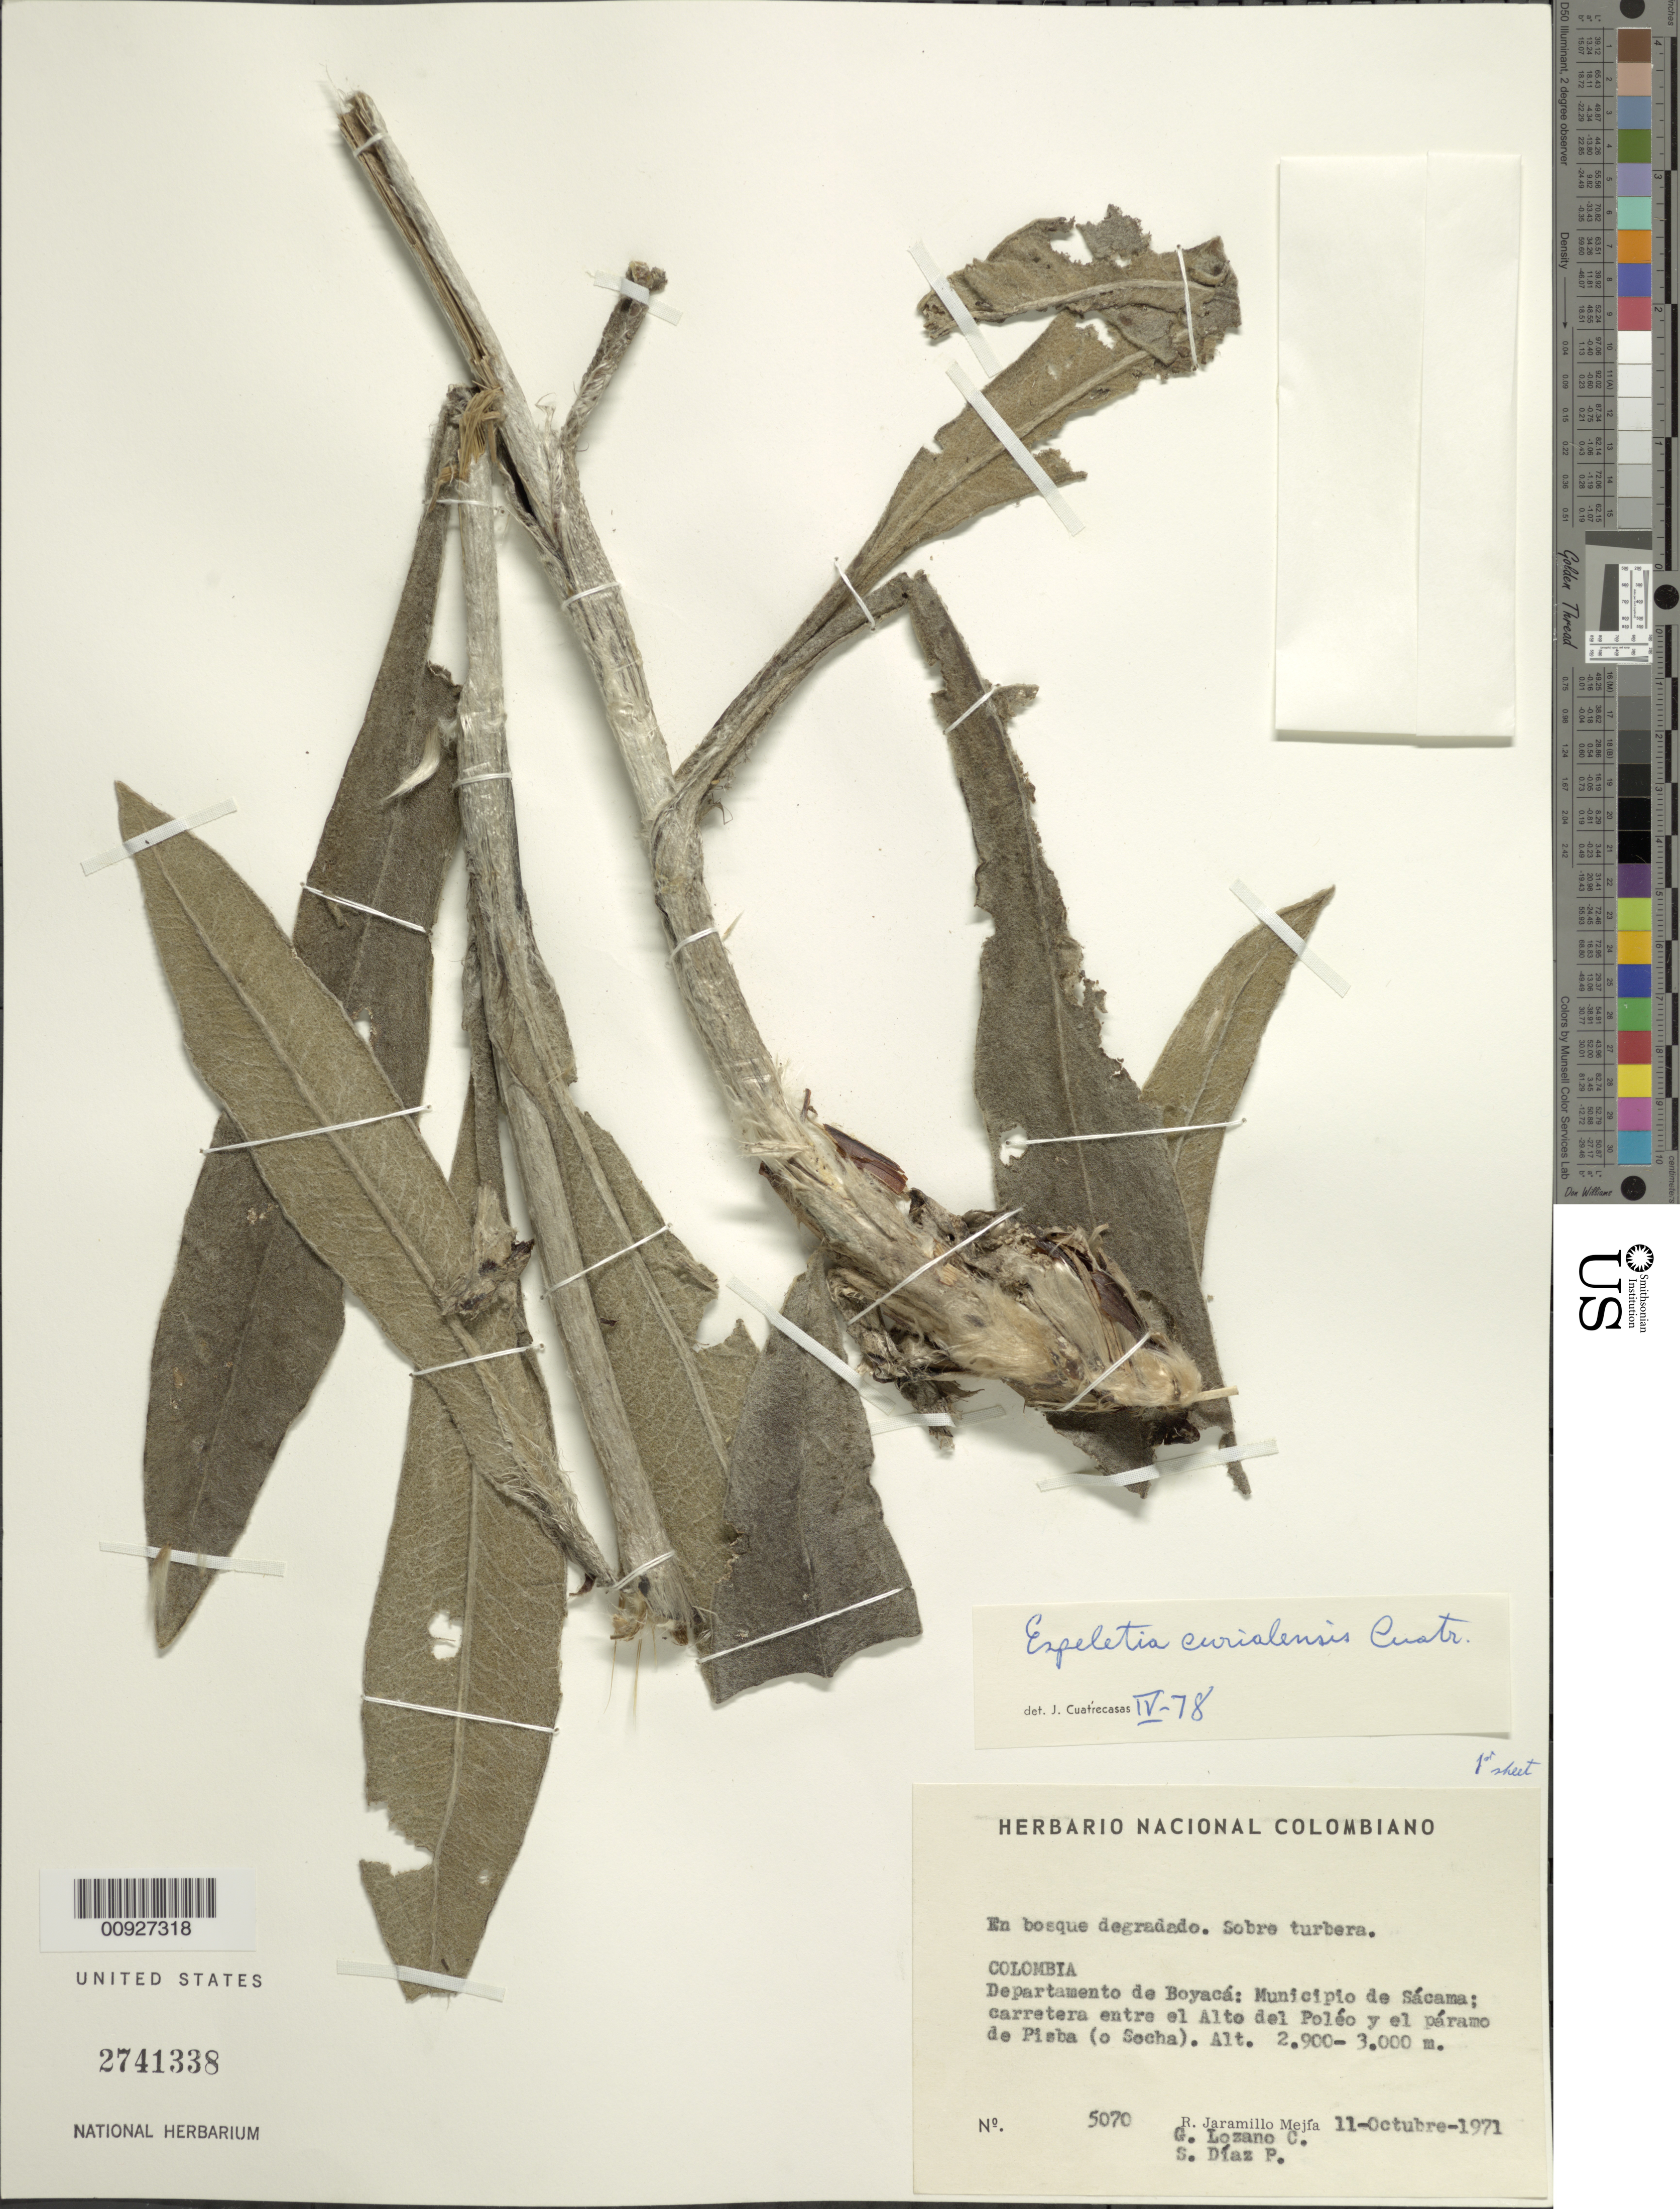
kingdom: Plantae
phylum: Tracheophyta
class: Magnoliopsida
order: Asterales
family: Asteraceae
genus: Espeletia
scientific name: Espeletia curialensis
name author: Cuatrec.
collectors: R. Jaramillo M., G. Lozano-Contreras & S. Díaz Píedrahíta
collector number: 5070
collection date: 1971-10-11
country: Colombia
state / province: Boyacá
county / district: Sácama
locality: Carretera entre el Alto del Poléo y el páramo de Pisba (o Socha)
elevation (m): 2900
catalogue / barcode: US 2741338